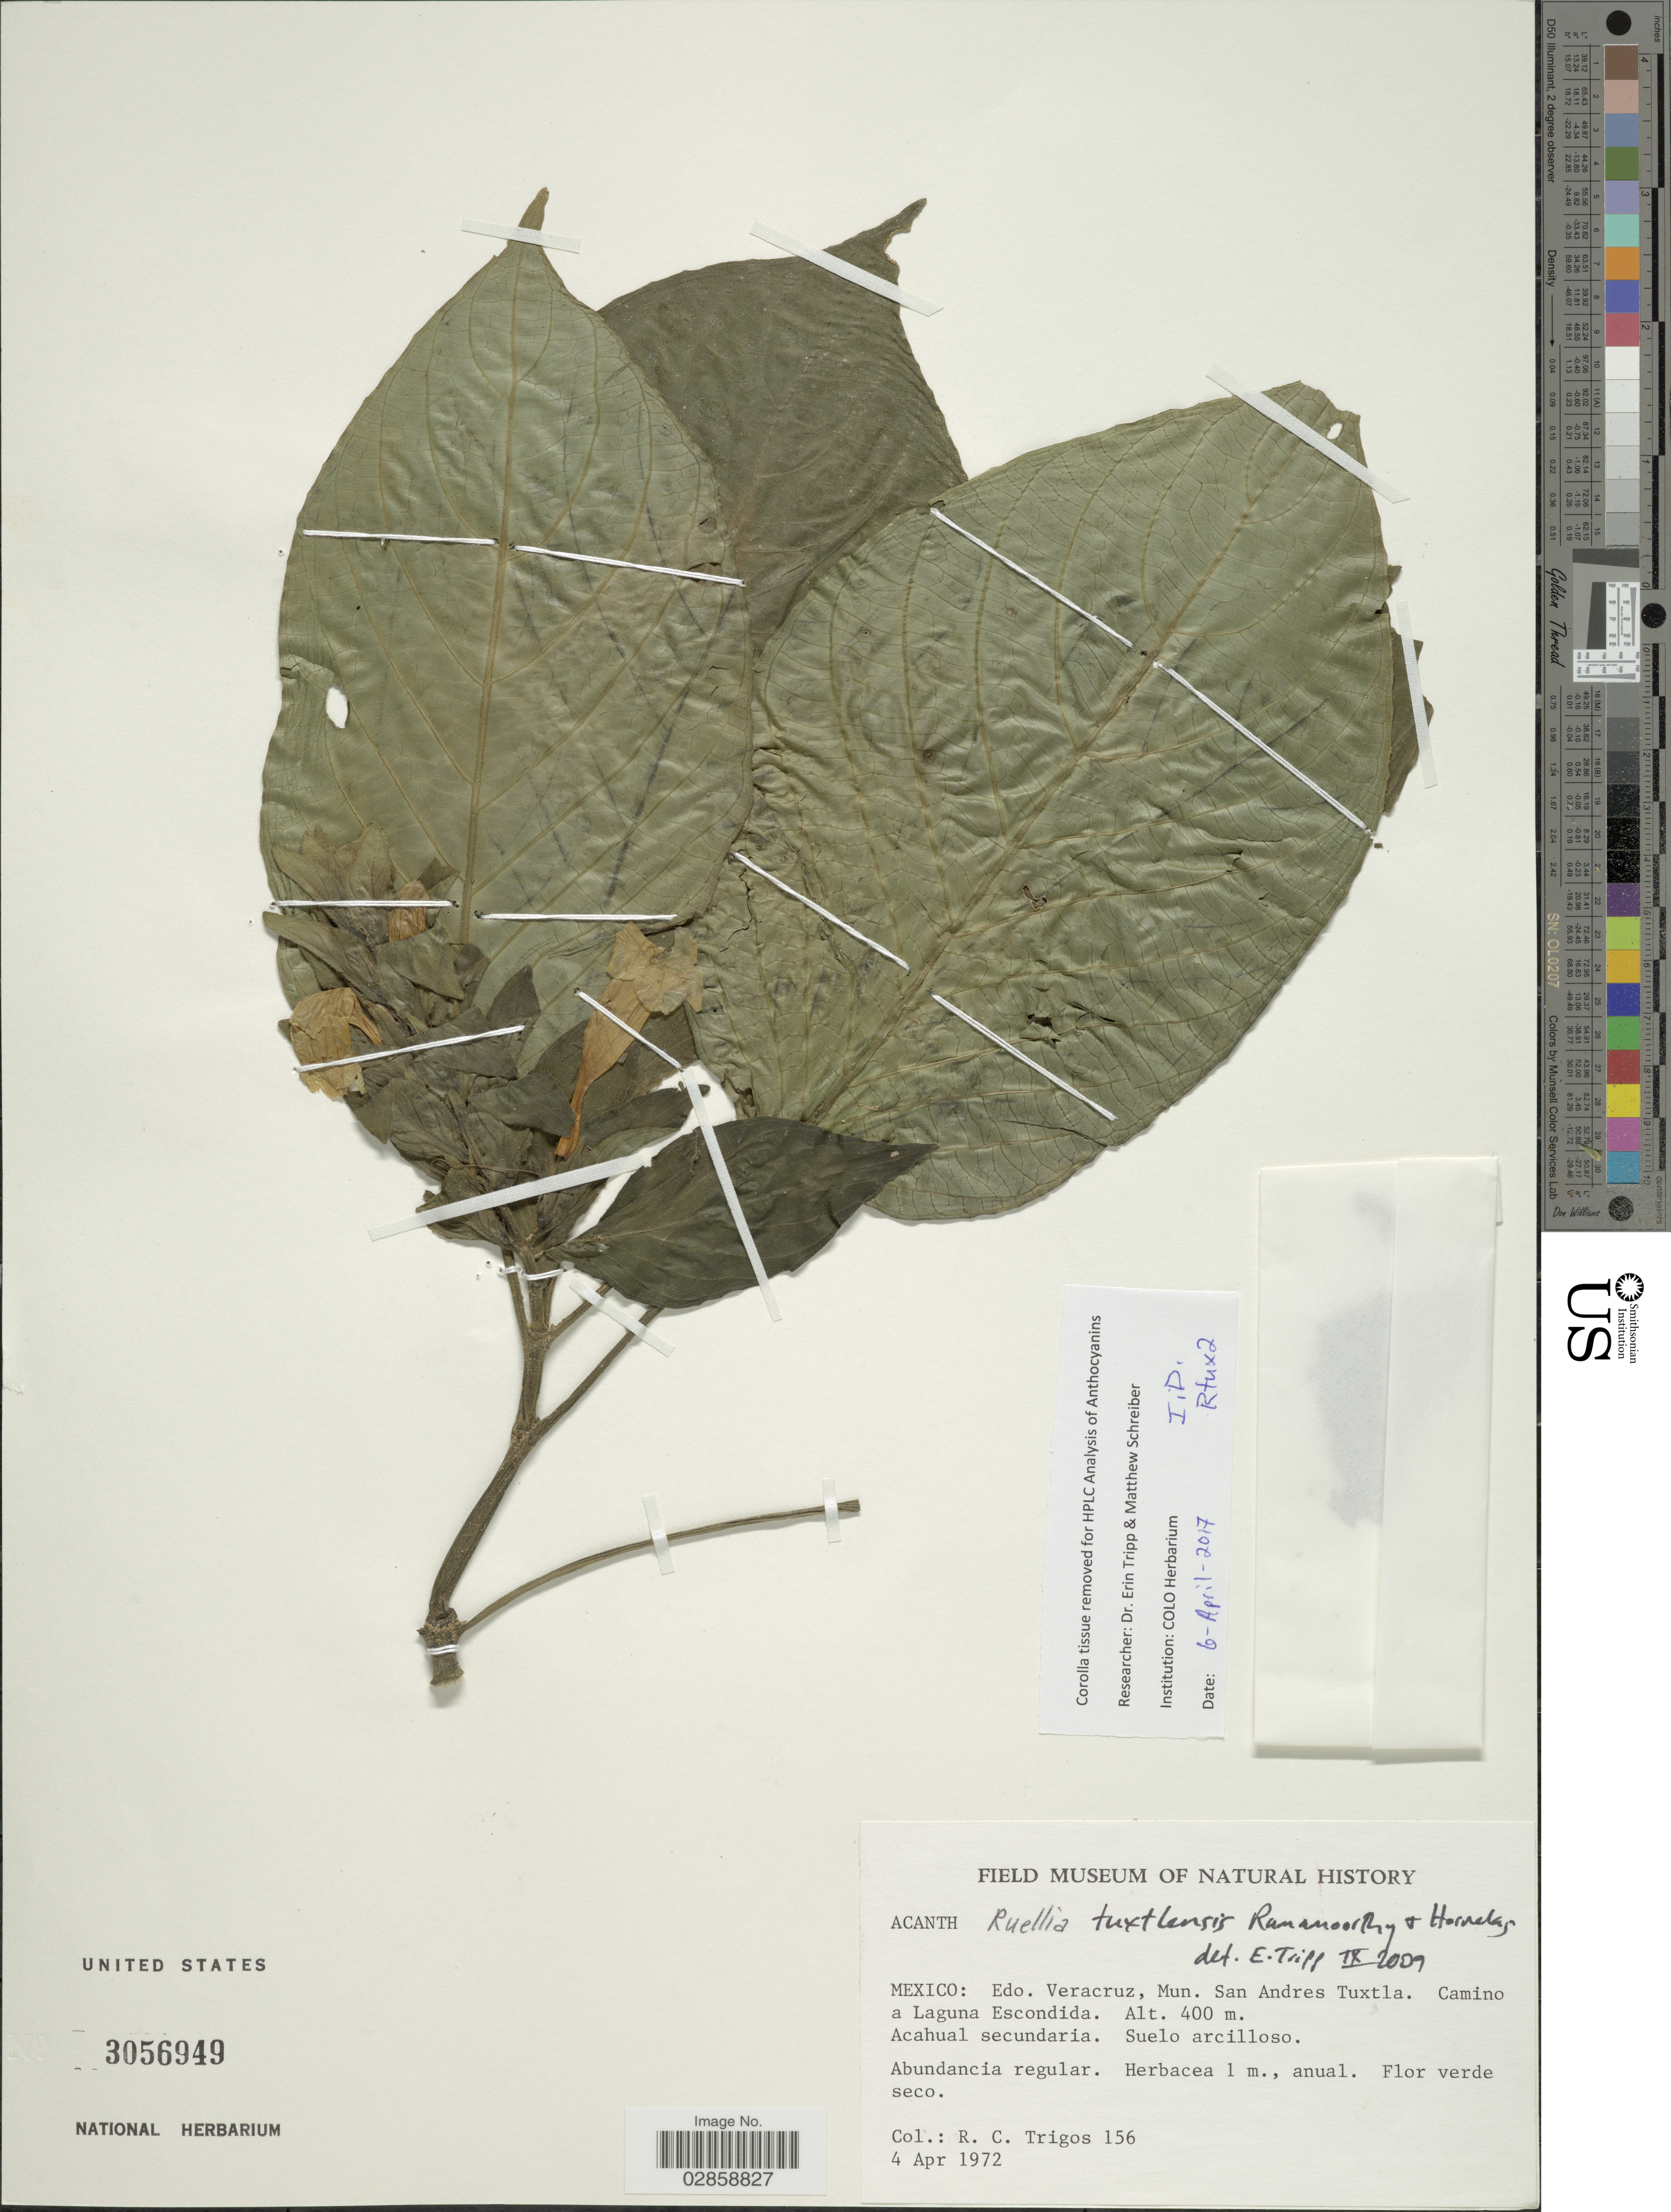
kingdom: Plantae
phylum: Tracheophyta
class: Magnoliopsida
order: Lamiales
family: Acanthaceae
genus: Ruellia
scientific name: Ruellia tuxtlensis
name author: Ramamoorthy & Uribe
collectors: R. Trigos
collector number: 156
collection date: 1972-04-04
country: Mexico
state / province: Veracruz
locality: Edo. Veracruz, Mun. San Andres Tuxtla. Camino a Laguna Escondida.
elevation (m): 400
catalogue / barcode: US 3056949